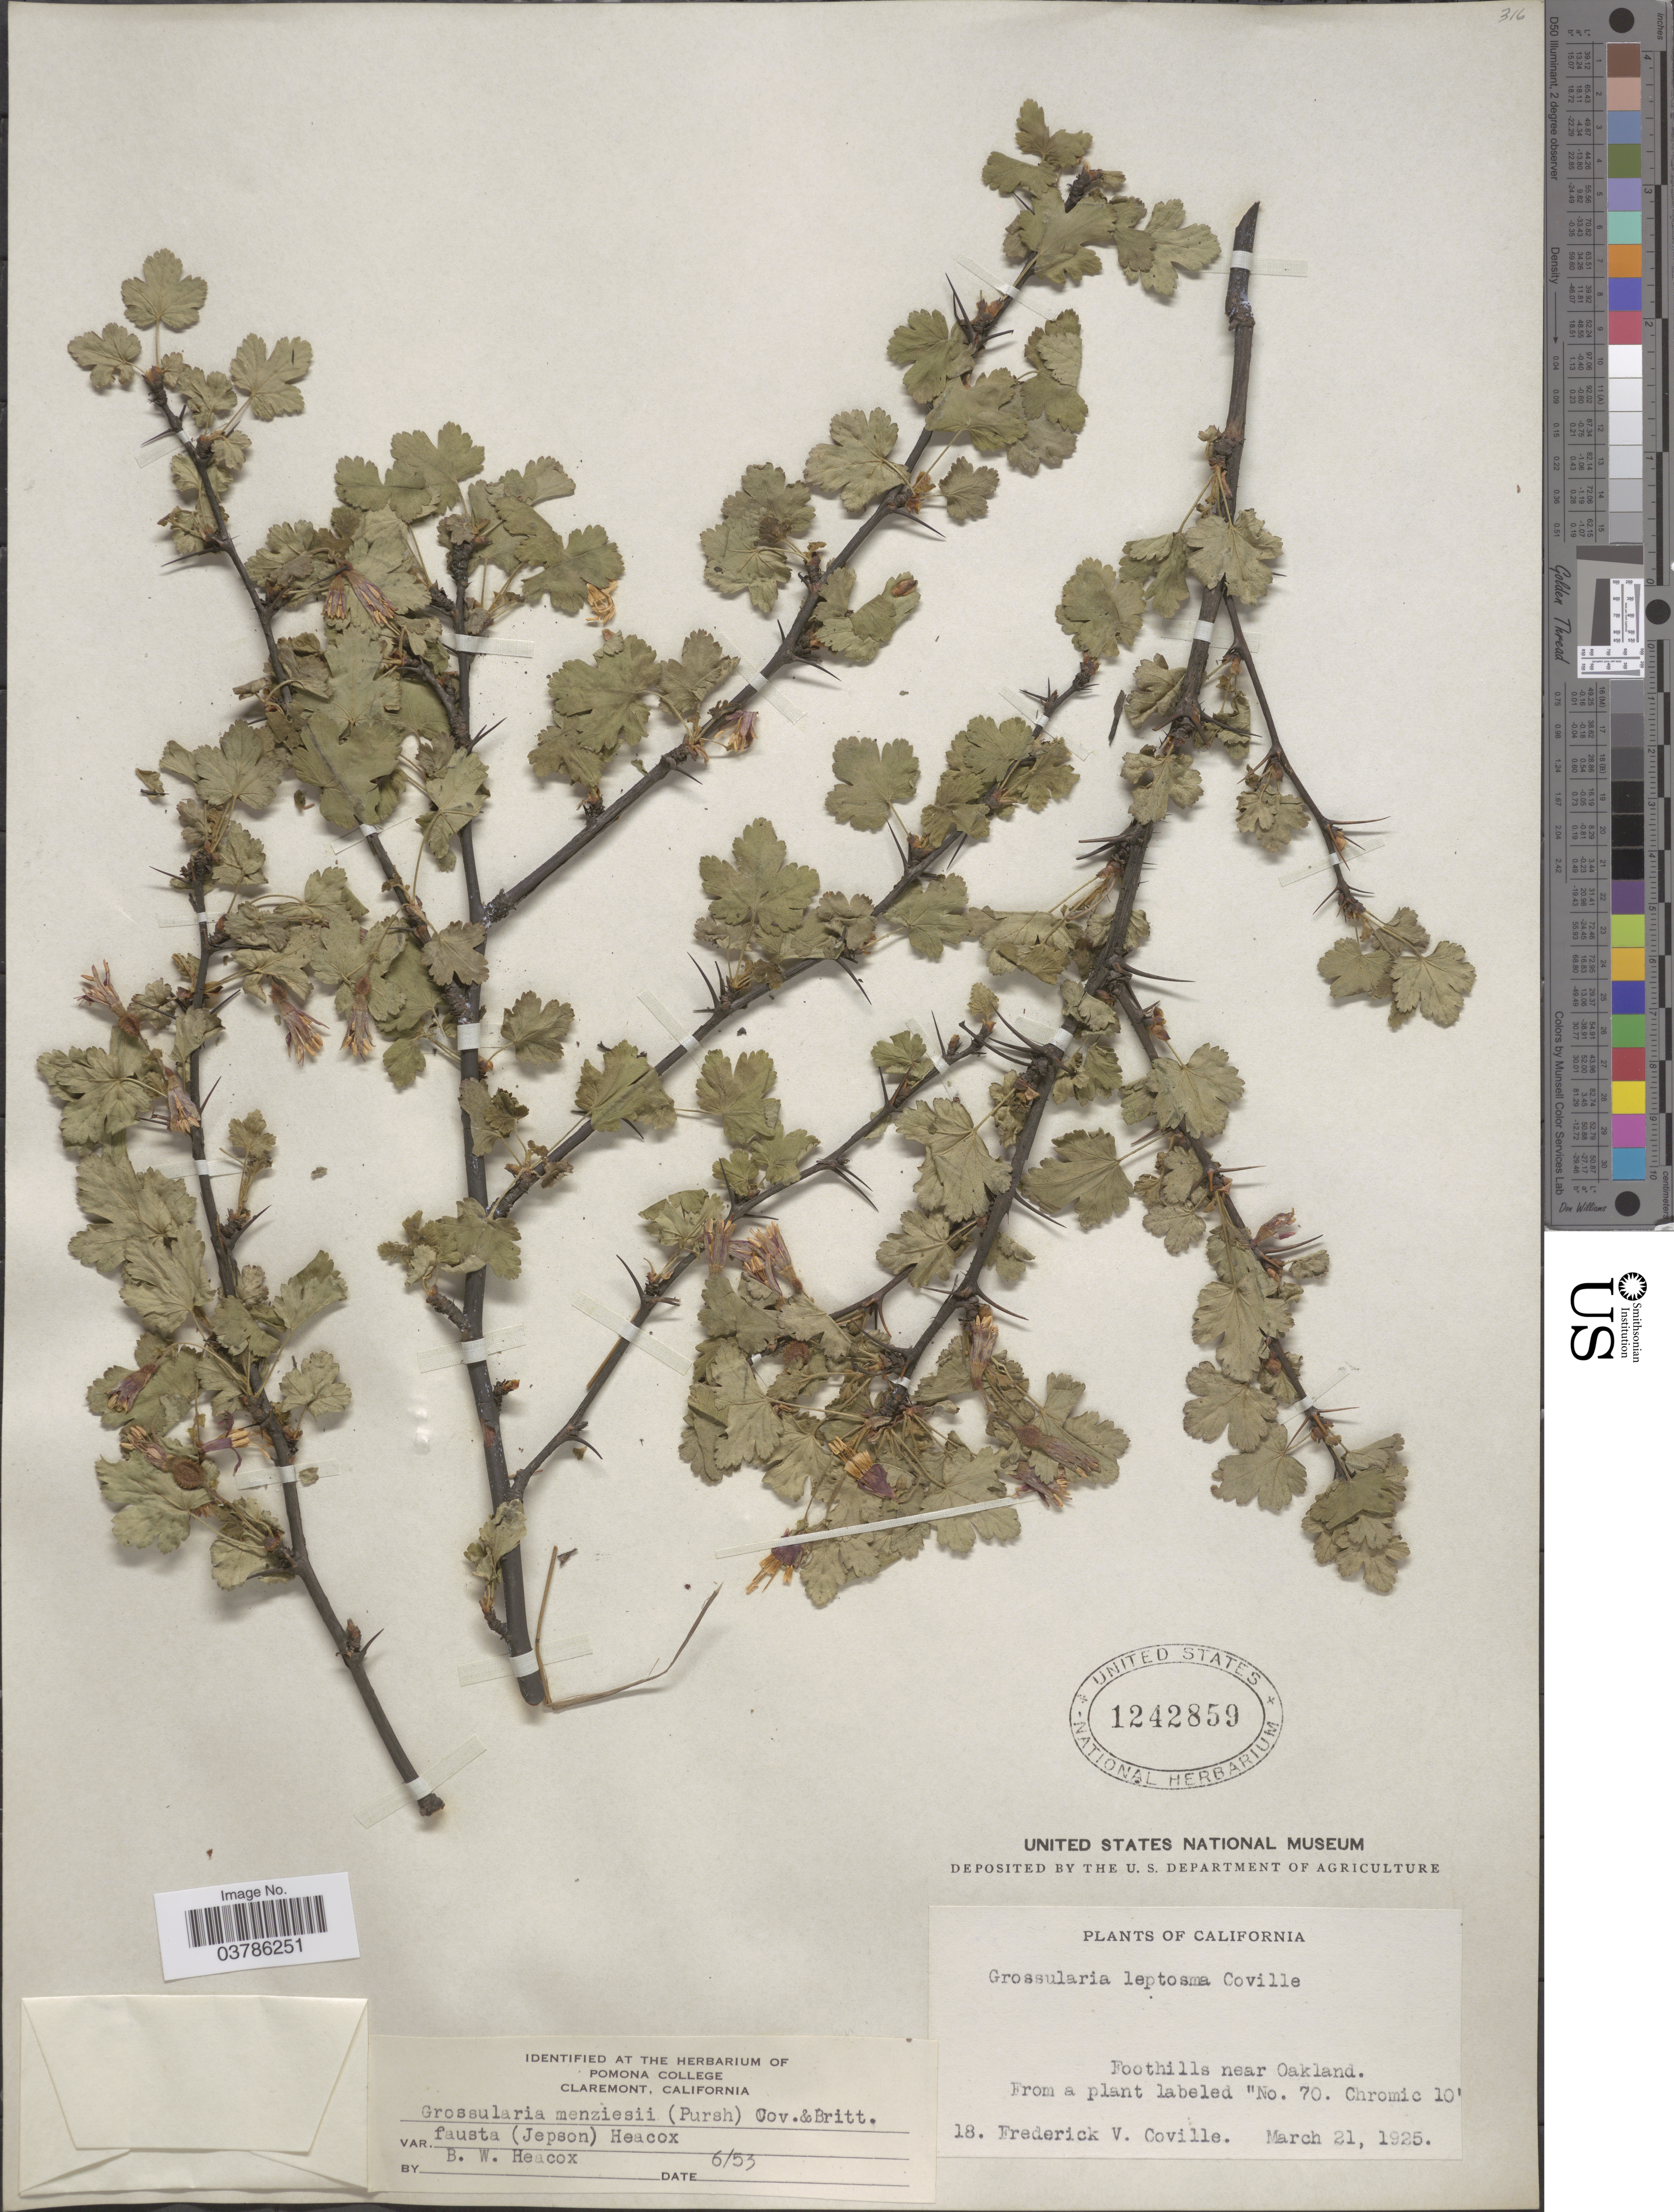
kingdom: Plantae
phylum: Tracheophyta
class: Magnoliopsida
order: Saxifragales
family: Grossulariaceae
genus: Ribes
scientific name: Ribes menziesii var. faustum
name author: Jeps.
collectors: F. V. Coville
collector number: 18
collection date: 1925-03-21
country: United States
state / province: California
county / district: Alameda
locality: Foothills near Oakland.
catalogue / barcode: US 1242859